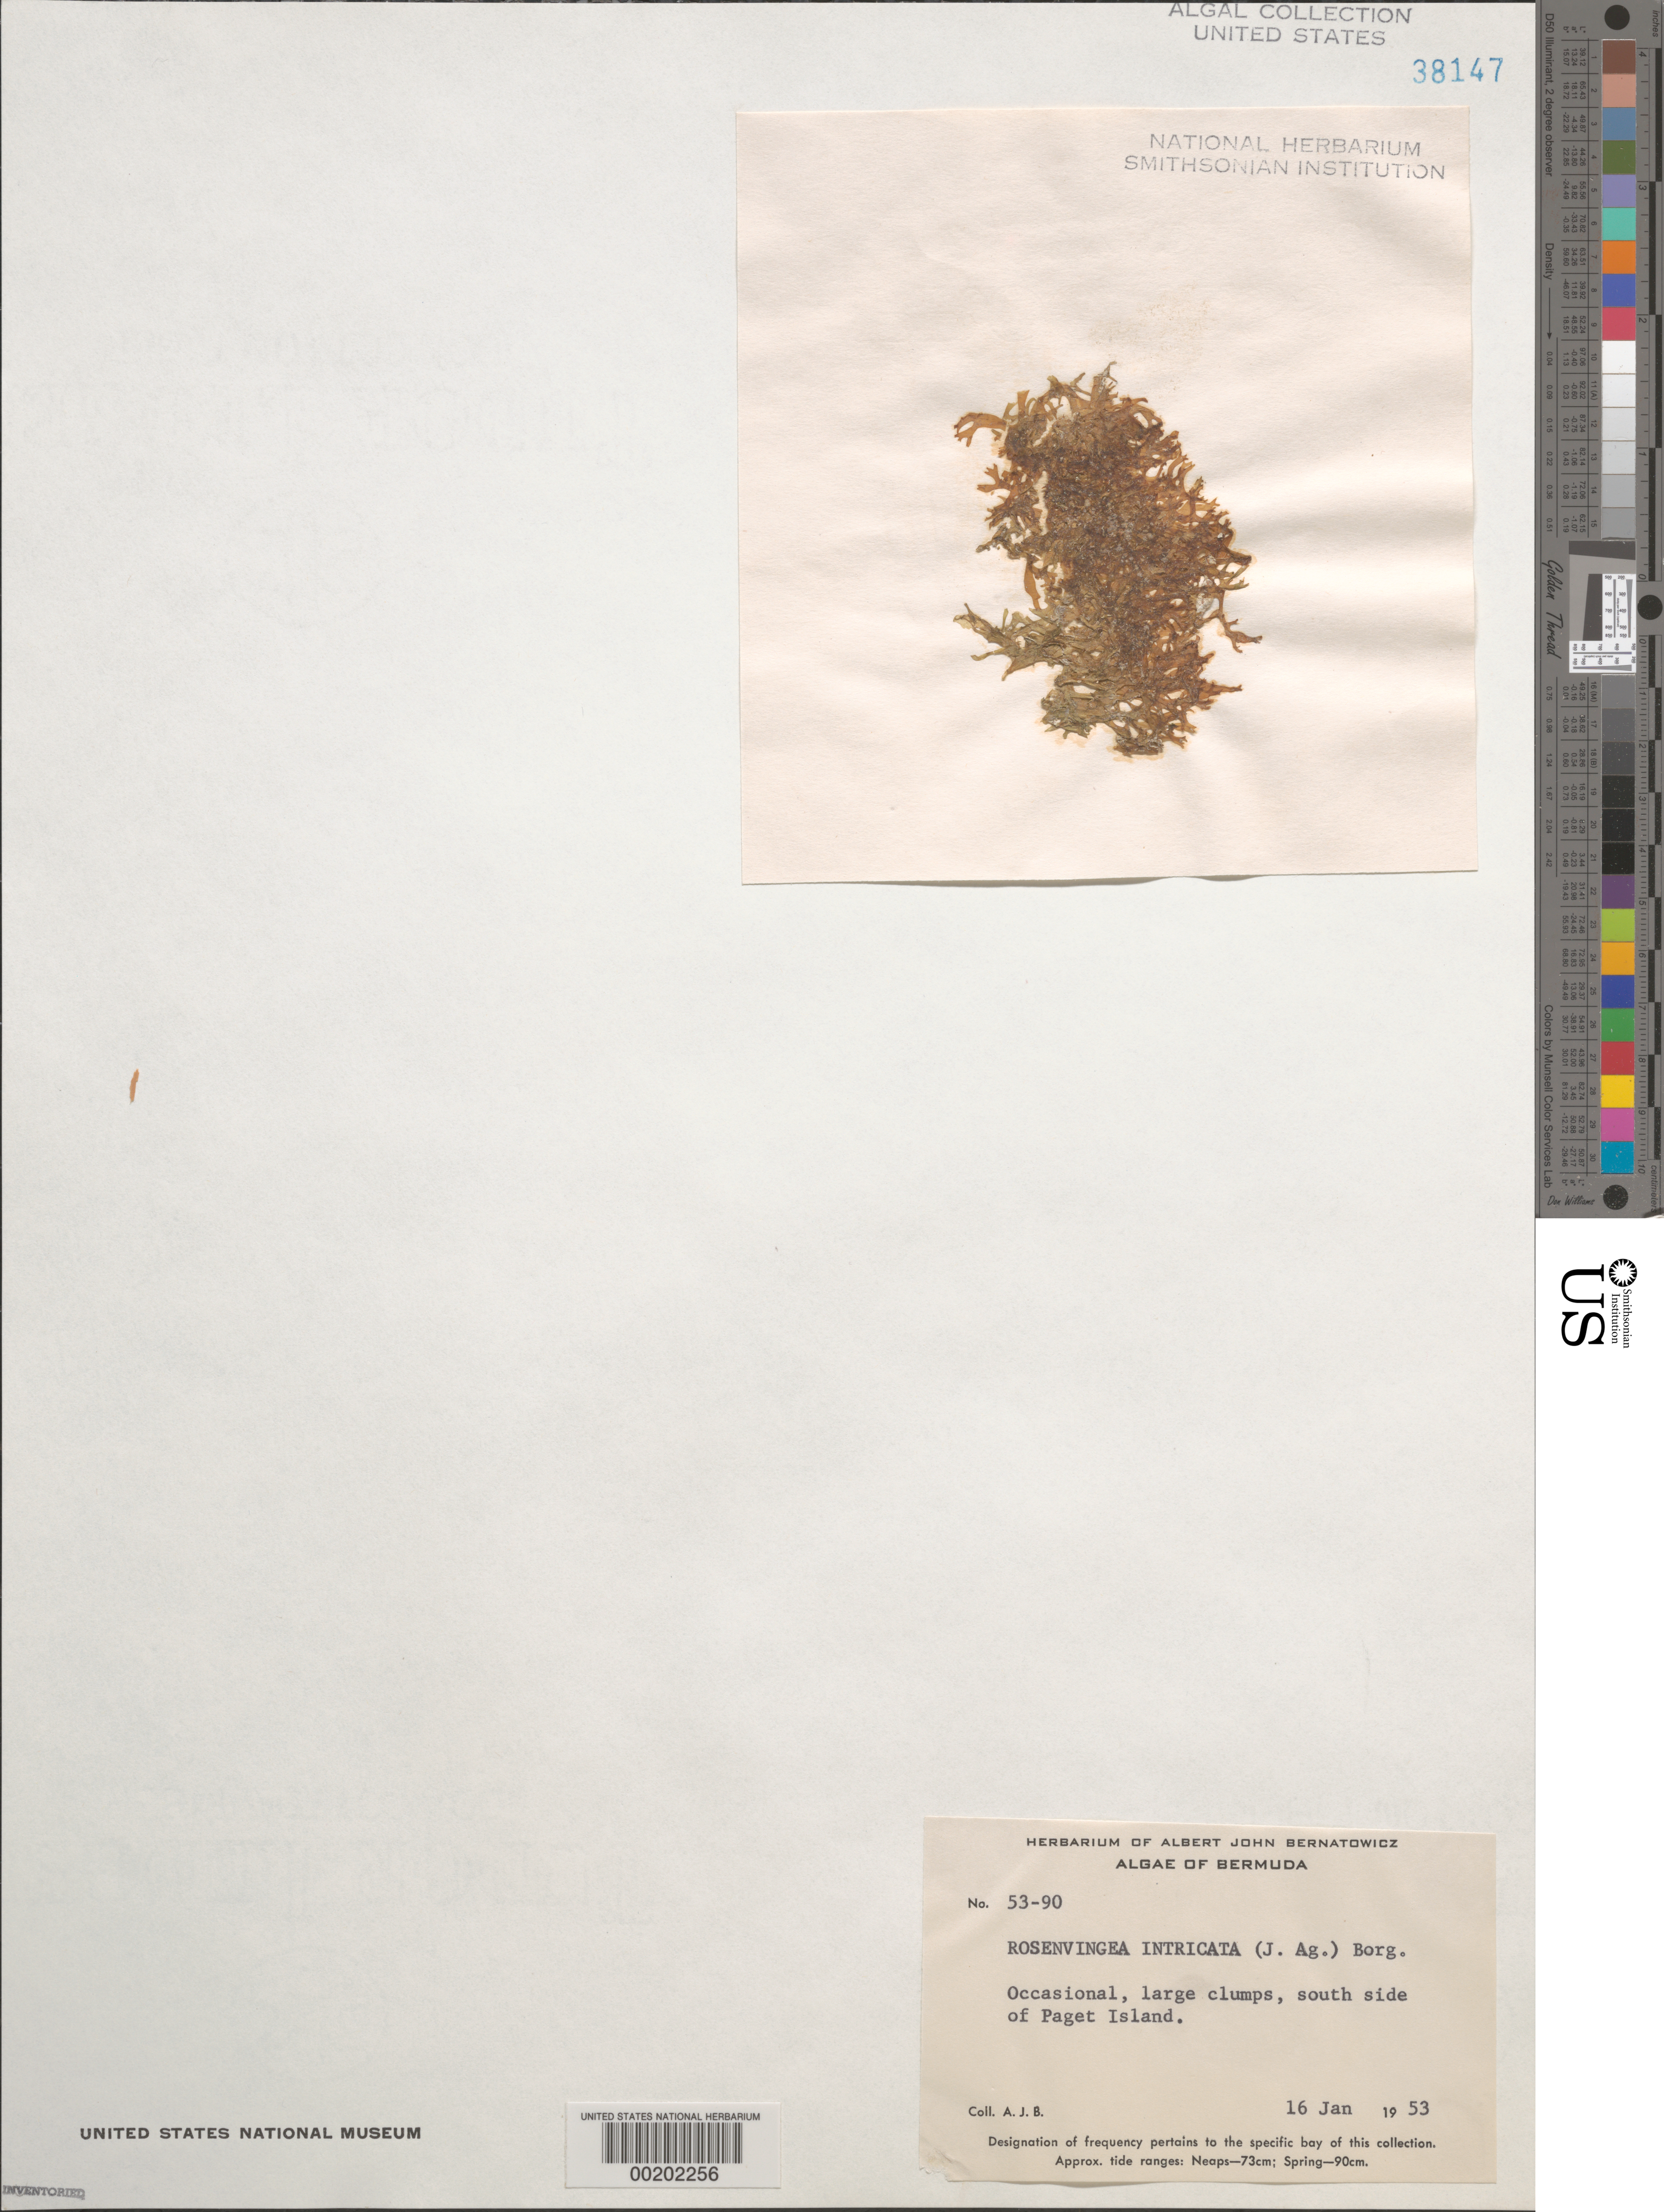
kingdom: Chromista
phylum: Ochrophyta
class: Phaeophyceae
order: Scytosiphonales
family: Scytosiphonaceae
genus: Rosenvingea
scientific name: Rosenvingea endiviifolia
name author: (Martius) M.J. Wynne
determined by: Algae name updating Project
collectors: A. Bernatowicz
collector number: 53-90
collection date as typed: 16 Jan 1953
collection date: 1953-01-16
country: Bermuda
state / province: Saint George's (parish)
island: Paget Island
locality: South side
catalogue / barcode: US 38147